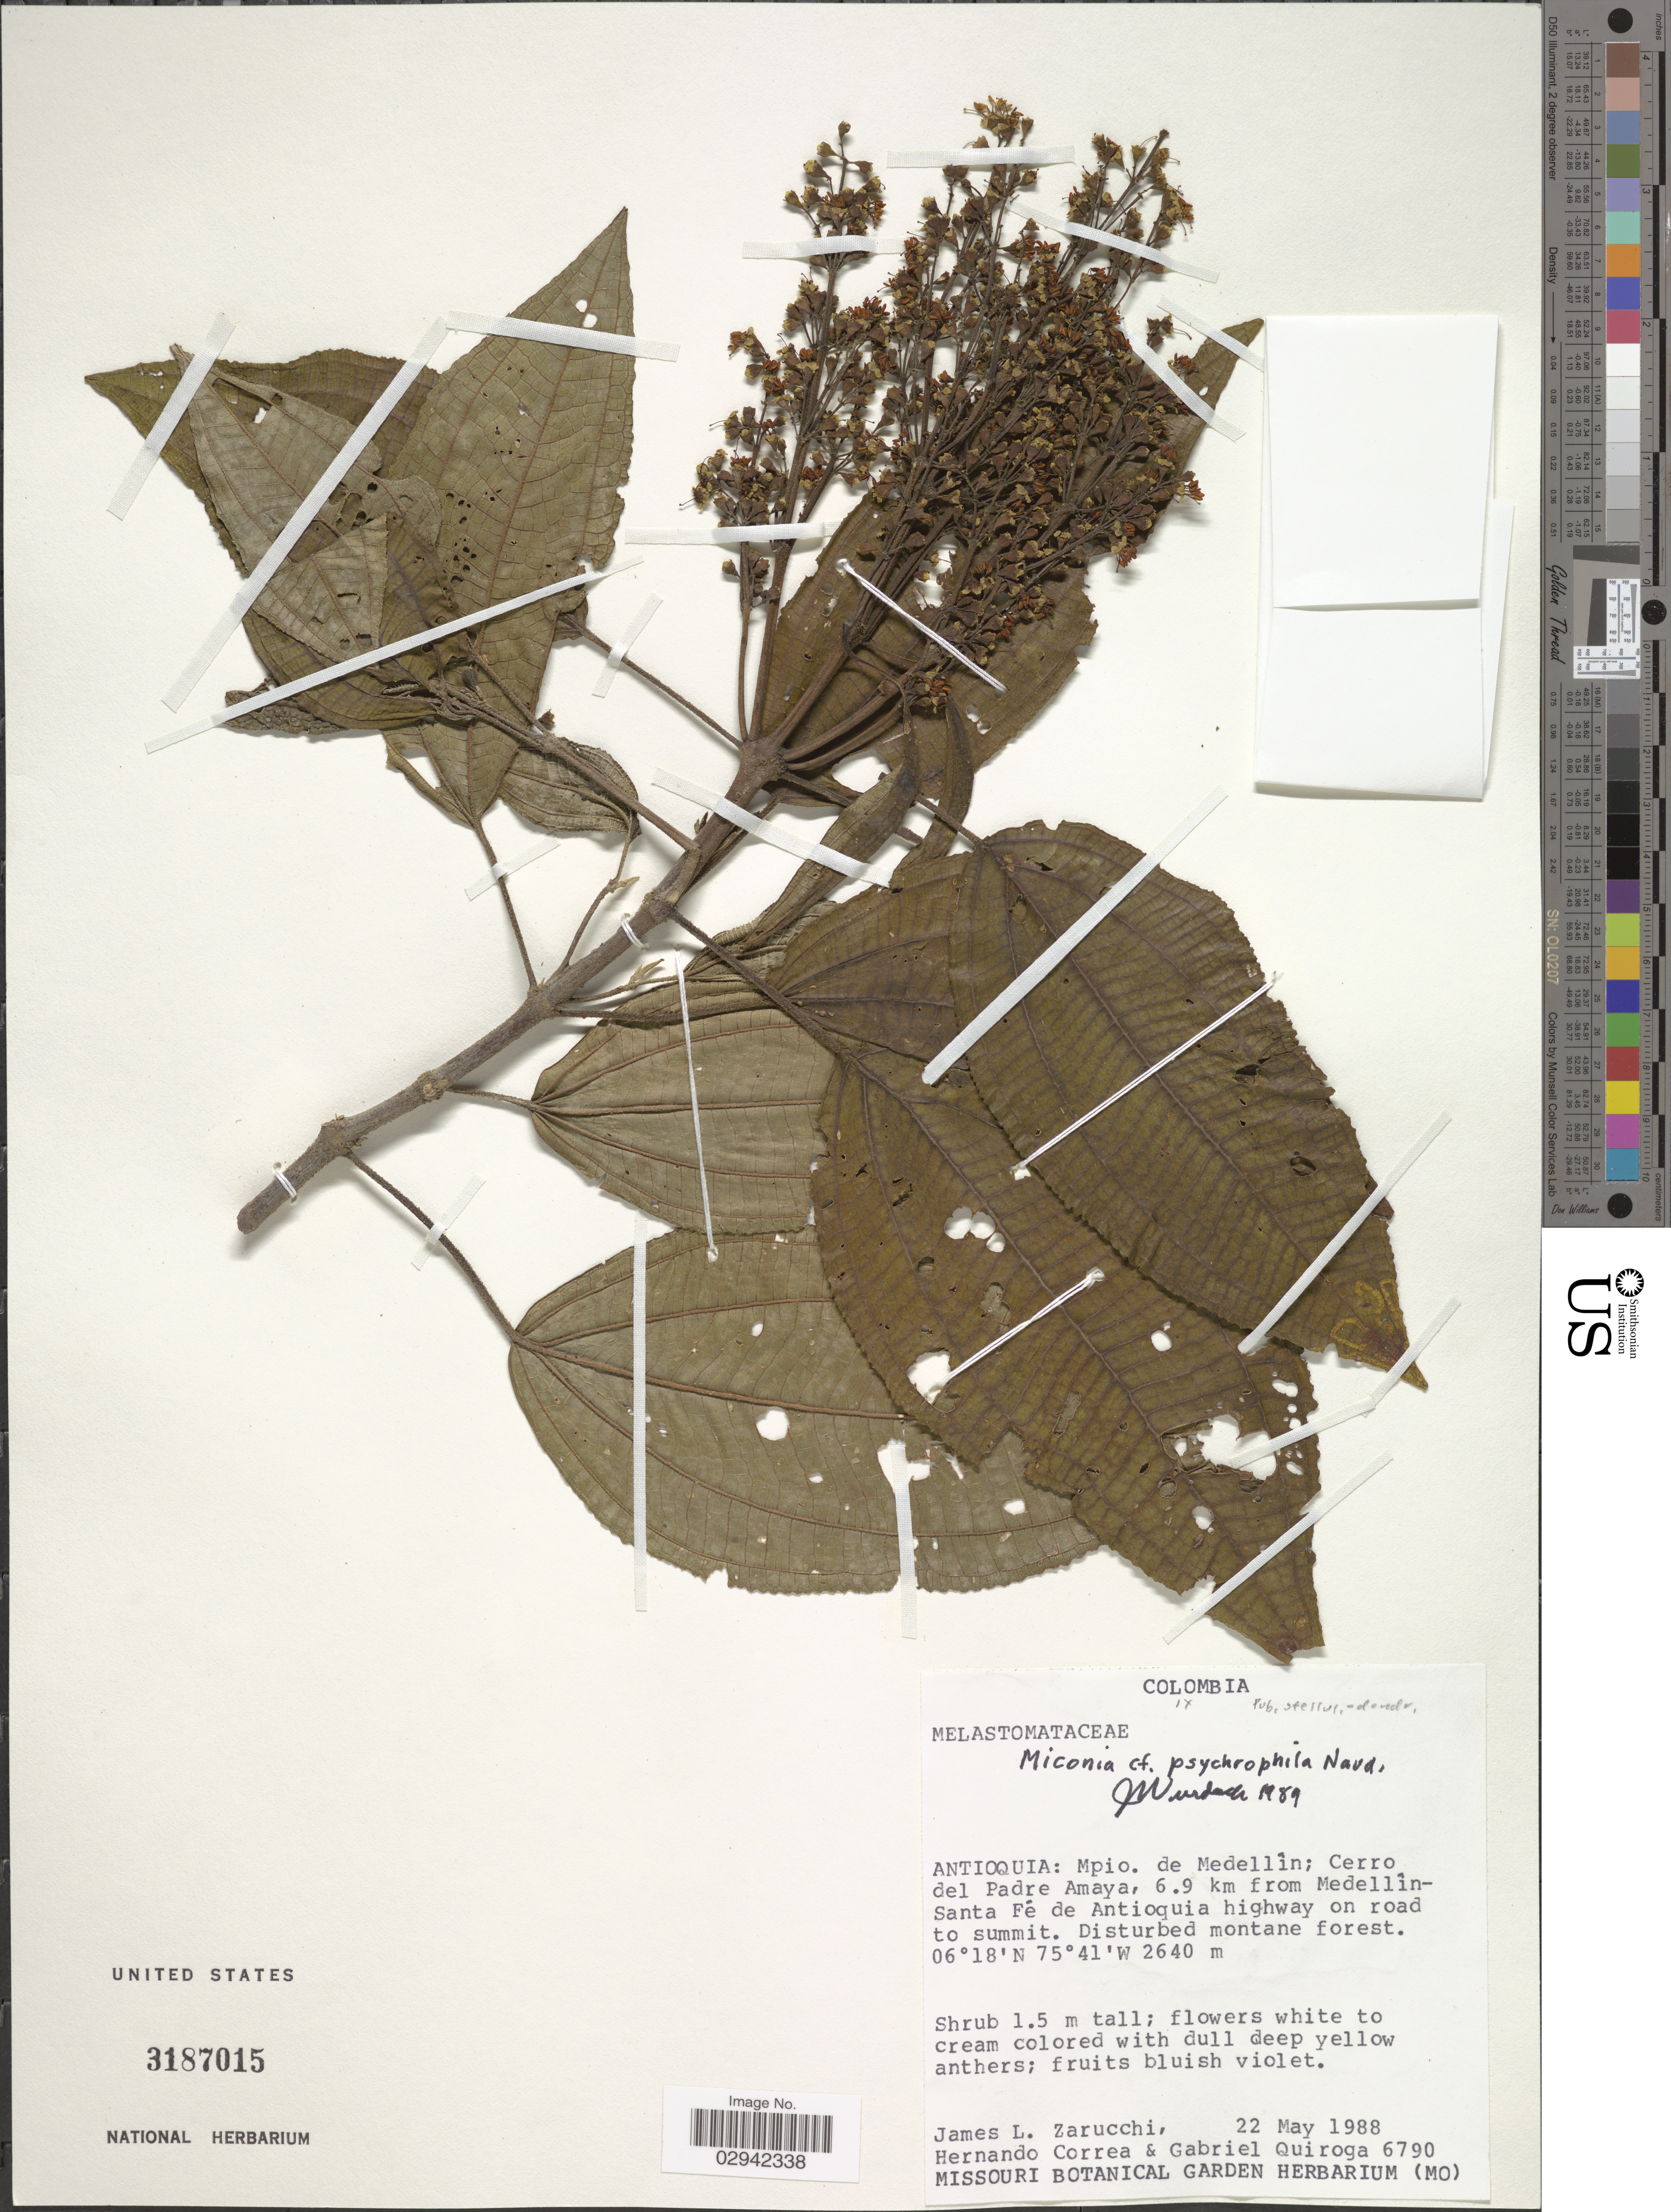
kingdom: Plantae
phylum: Tracheophyta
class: Magnoliopsida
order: Myrtales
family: Melastomataceae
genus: Miconia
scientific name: Miconia psychrophila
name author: Naudin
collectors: J. L. Zarucchi, H. Correa & G. Quiroga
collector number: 6790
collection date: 1988-05-22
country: Colombia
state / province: Antioquia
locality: Mpio. de Medellín; Cerro del Padre Amaya, 6.9 km from Medellín-Santa Fé de Antioquia highway on road to summit.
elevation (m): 2640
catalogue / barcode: US 3187015